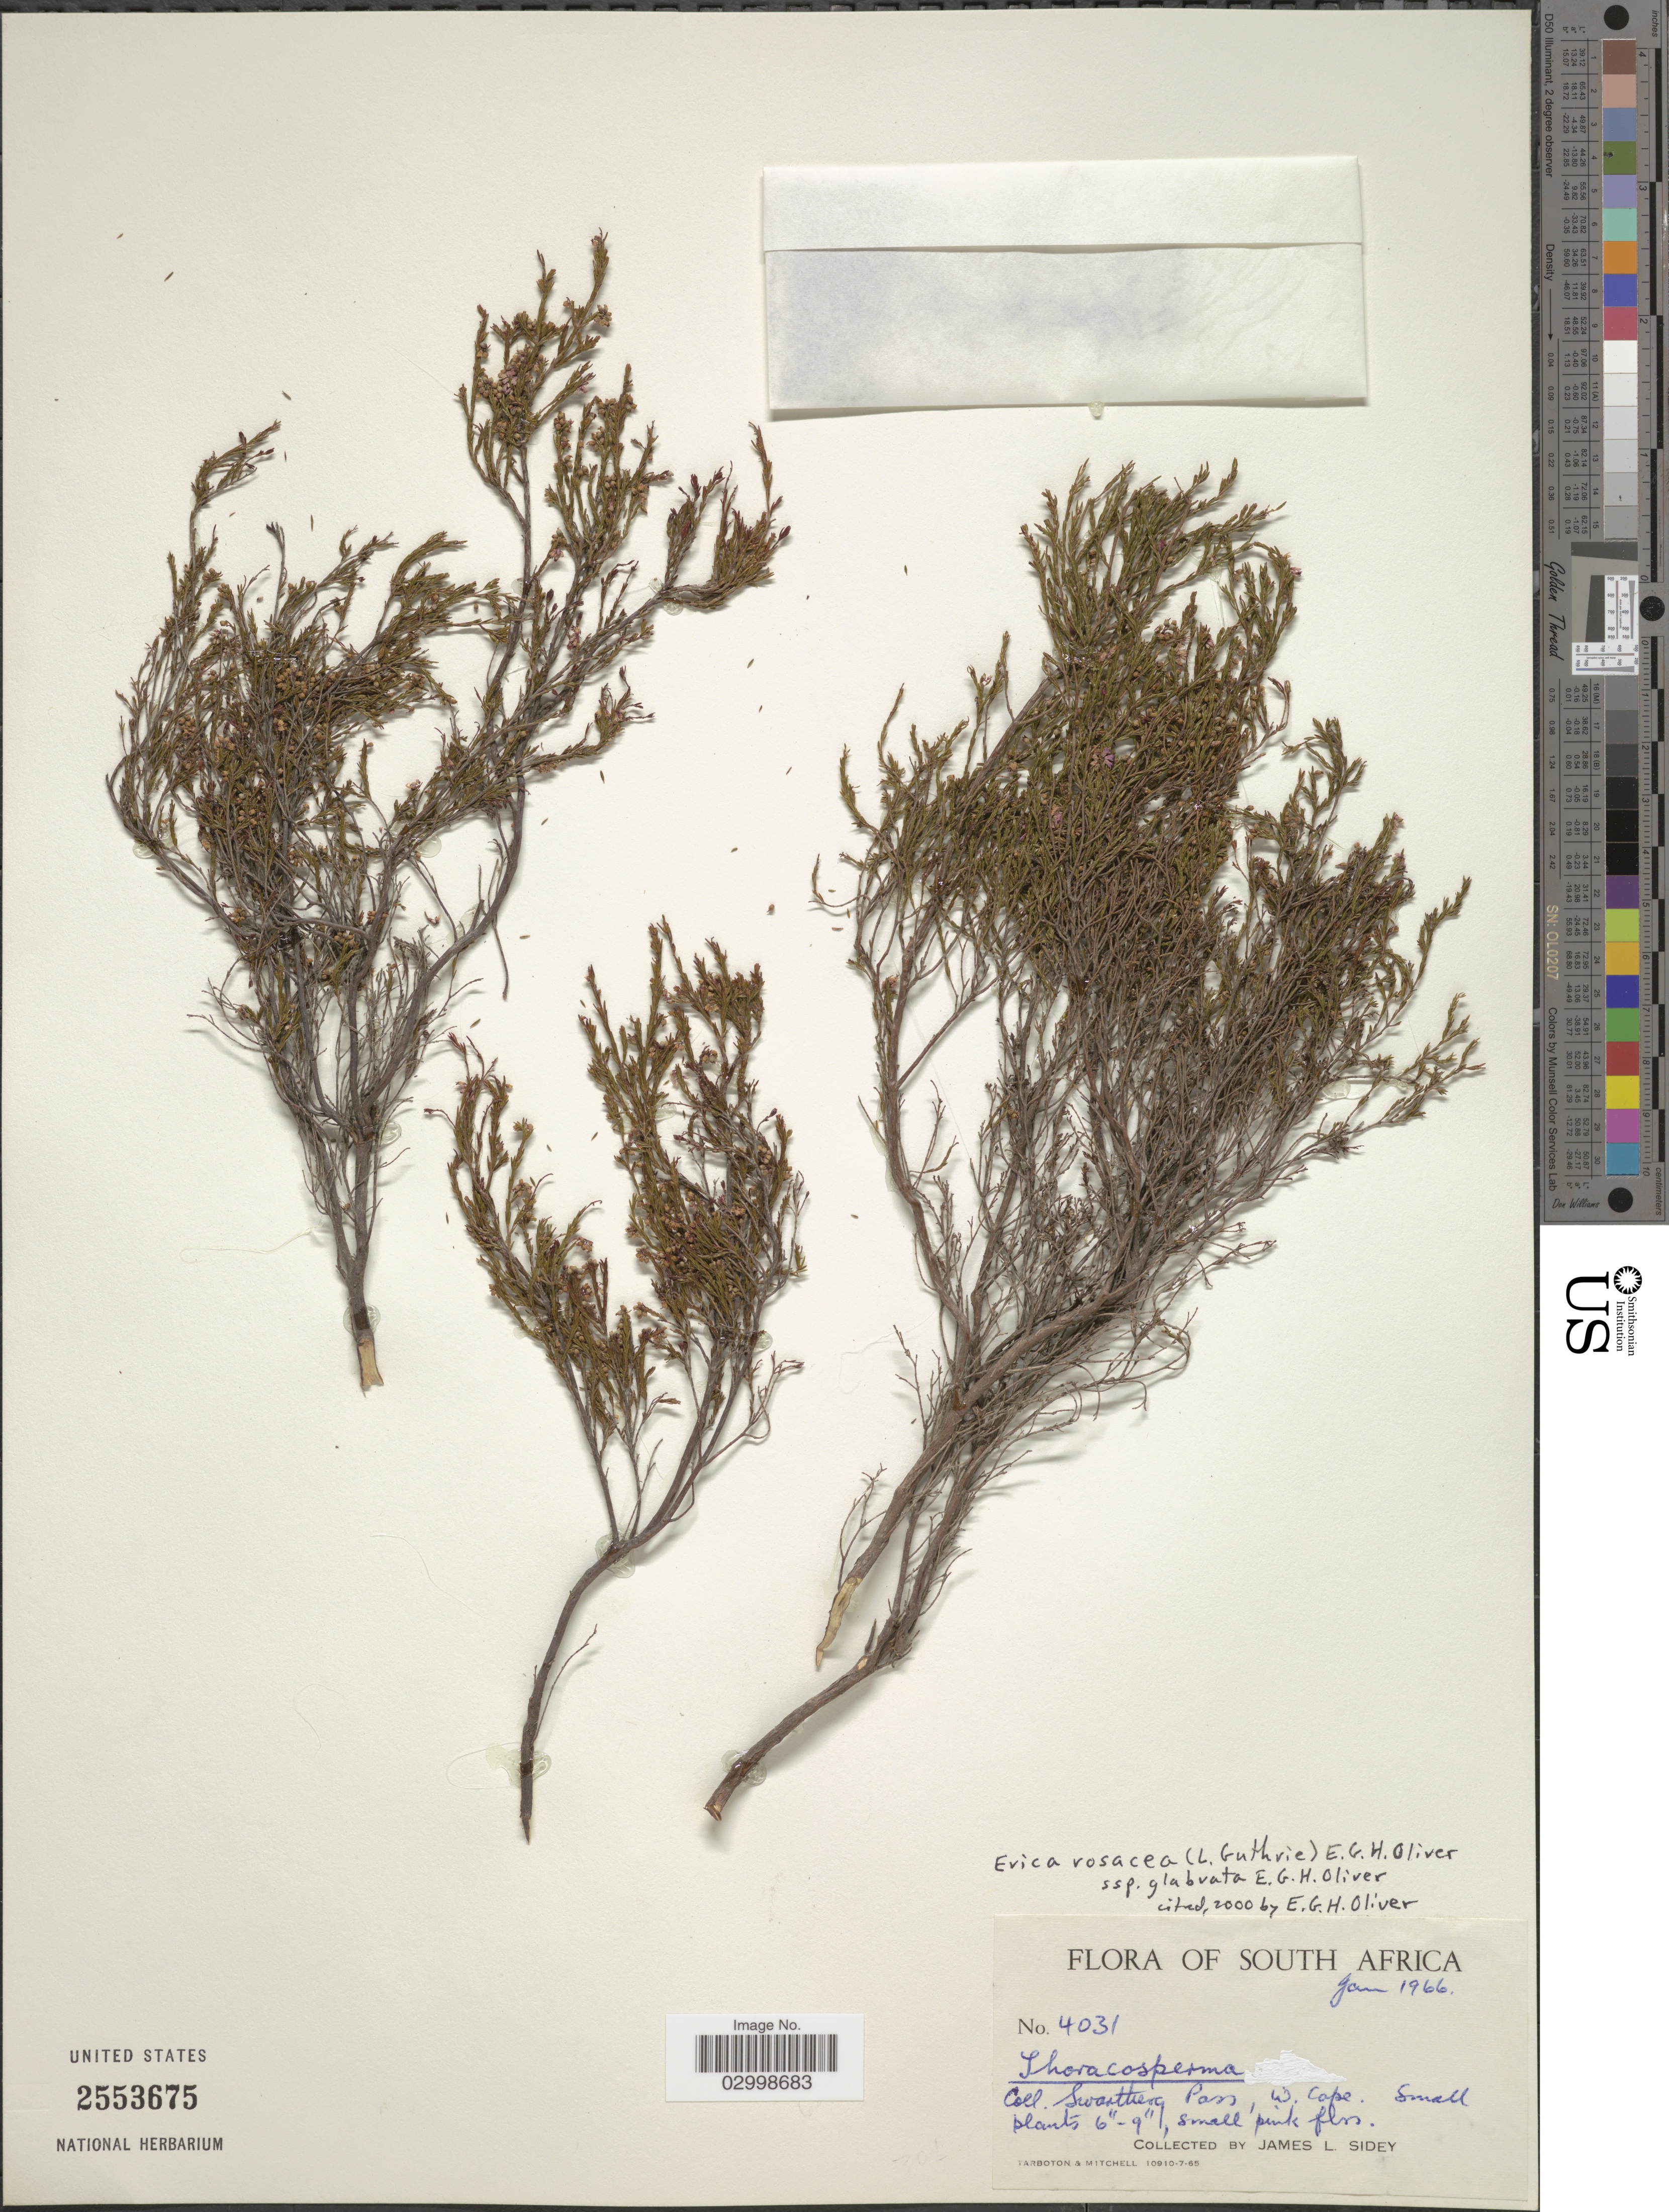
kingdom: Plantae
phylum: Tracheophyta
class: Magnoliopsida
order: Ericales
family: Ericaceae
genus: Erica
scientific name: Erica rosacea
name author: (L. Guthrie) E.G.H. Oliv.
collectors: J. L. Sidey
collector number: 4031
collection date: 1966-01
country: South Africa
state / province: Western Cape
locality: Coll. Swartberg Pass, W. Cape.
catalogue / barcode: US 2553675